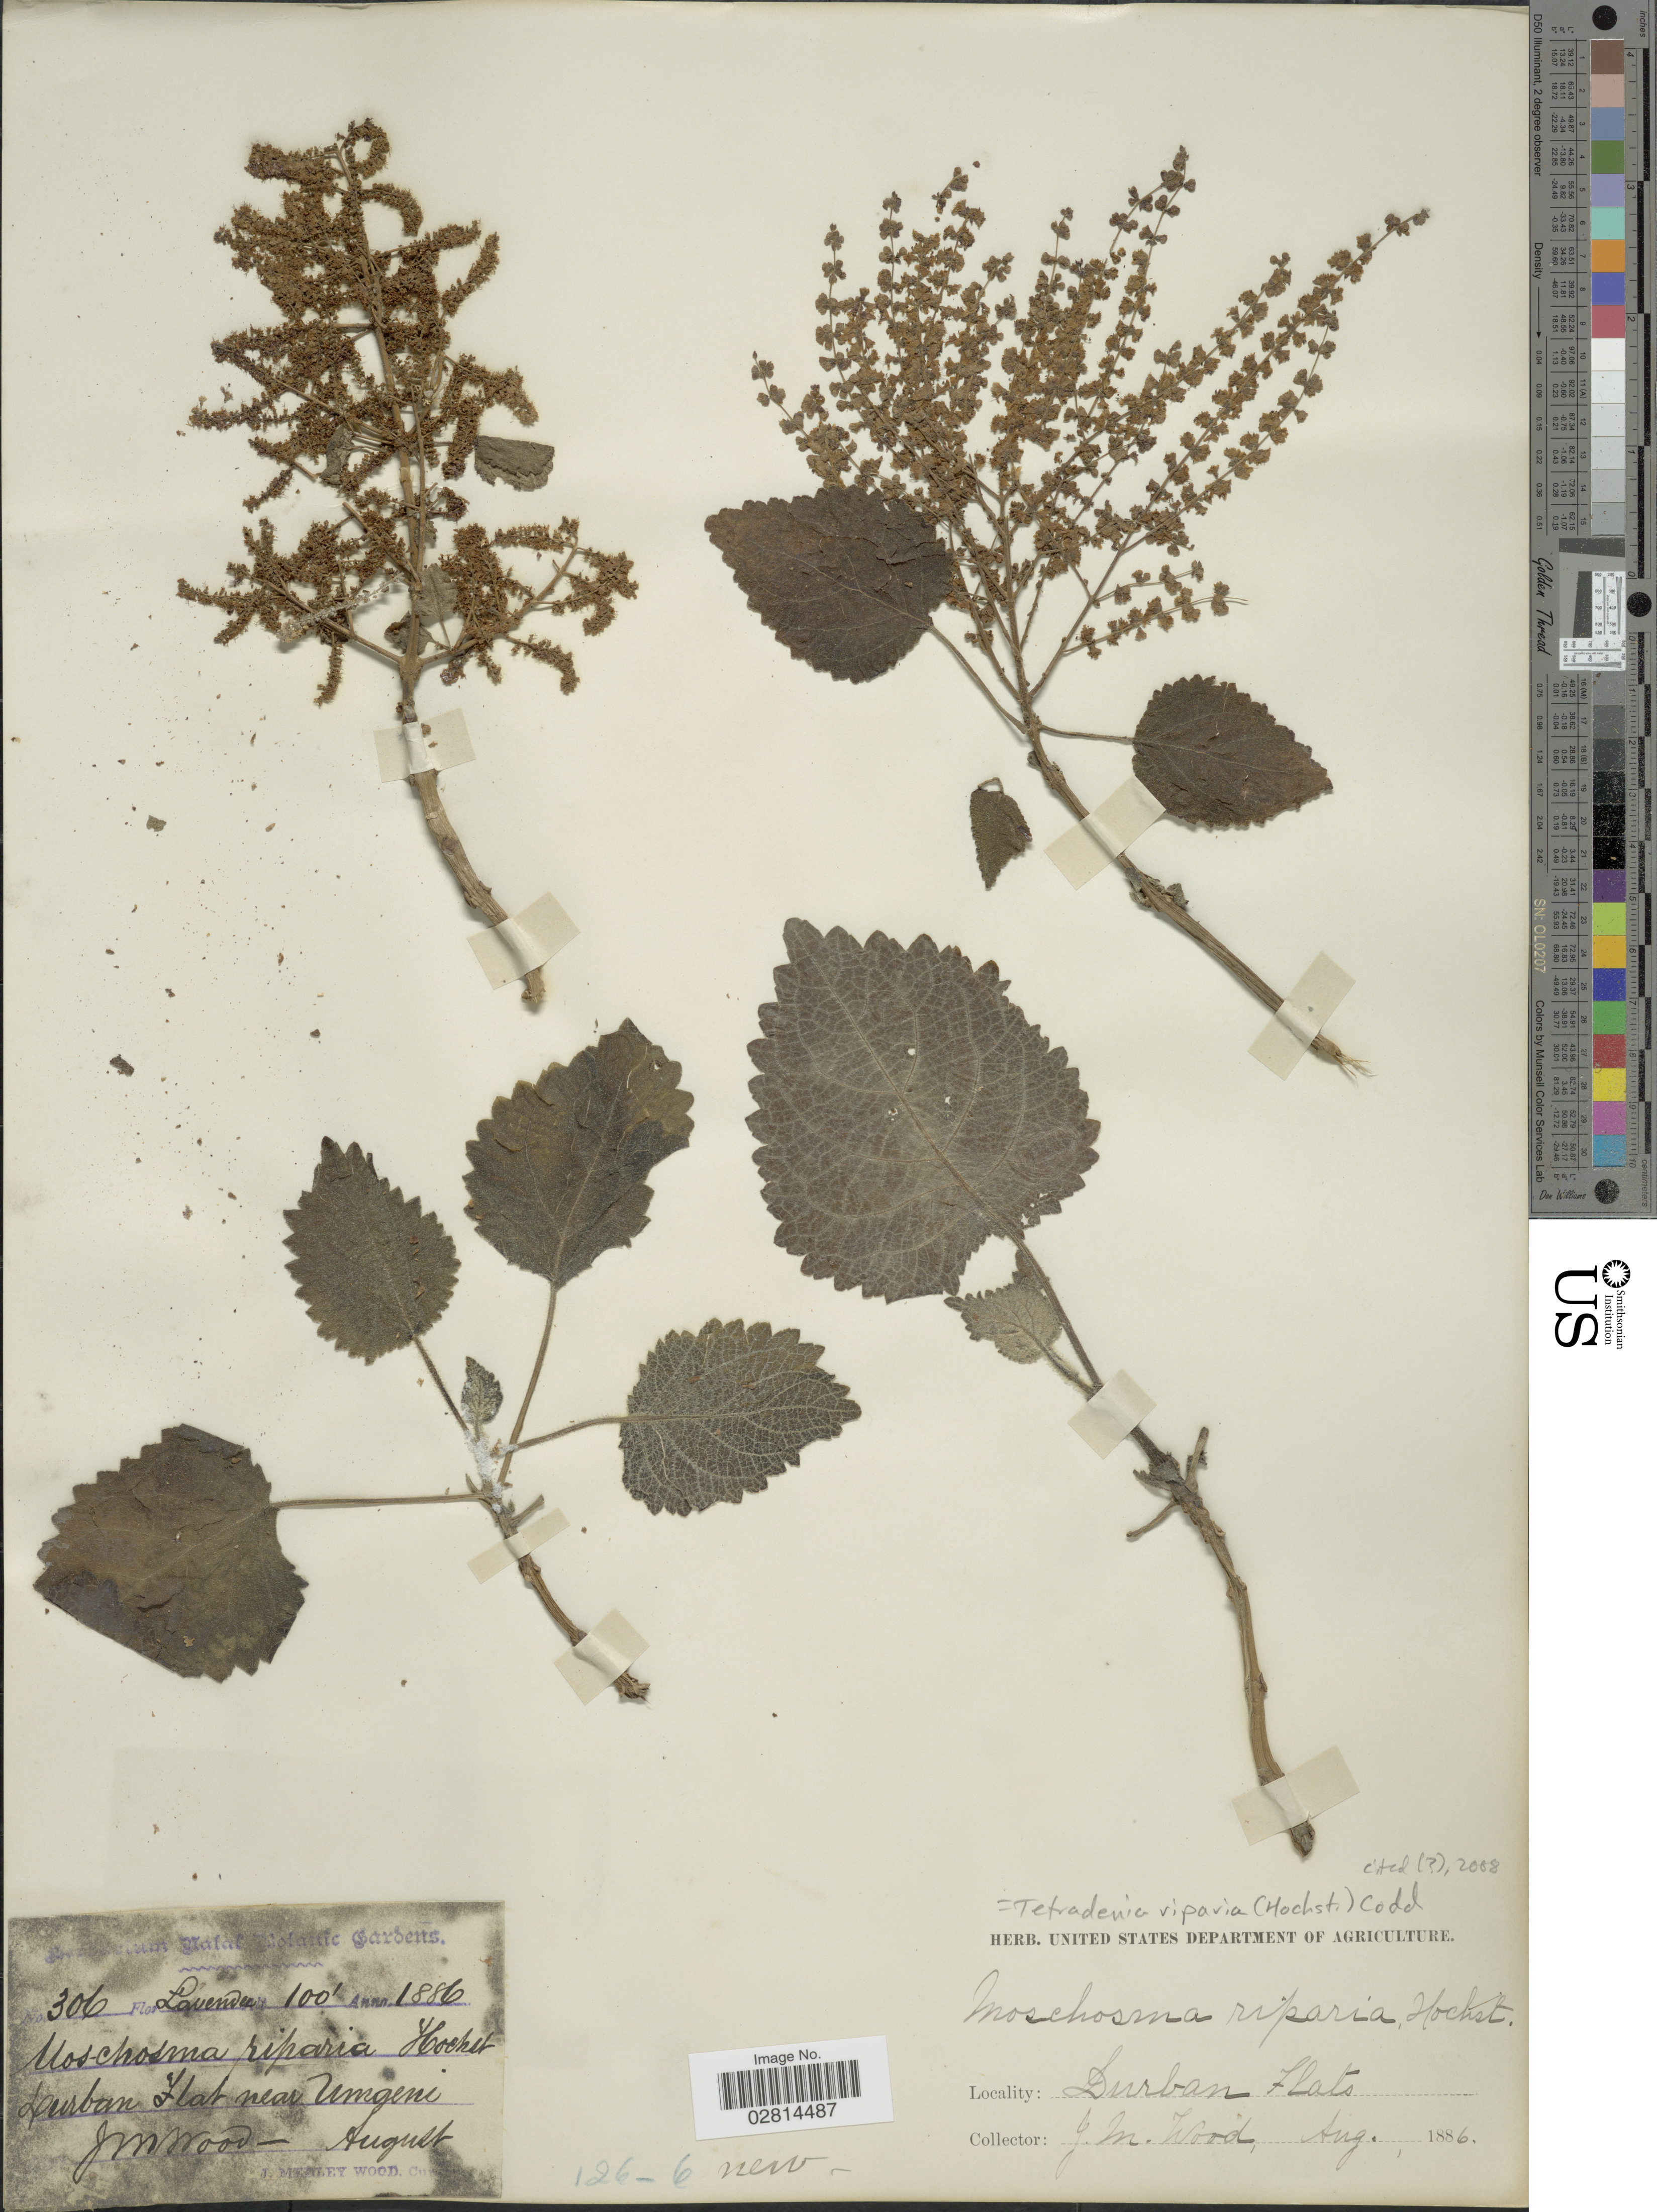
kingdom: Plantae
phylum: Tracheophyta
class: Magnoliopsida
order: Lamiales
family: Lamiaceae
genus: Tetradenia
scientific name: Tetradenia riparia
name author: (Hochst.) Codd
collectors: J. Medley Wood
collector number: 306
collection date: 1886-08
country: South Africa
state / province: KwaZulu-Natal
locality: Durban Flat near Umgeni.